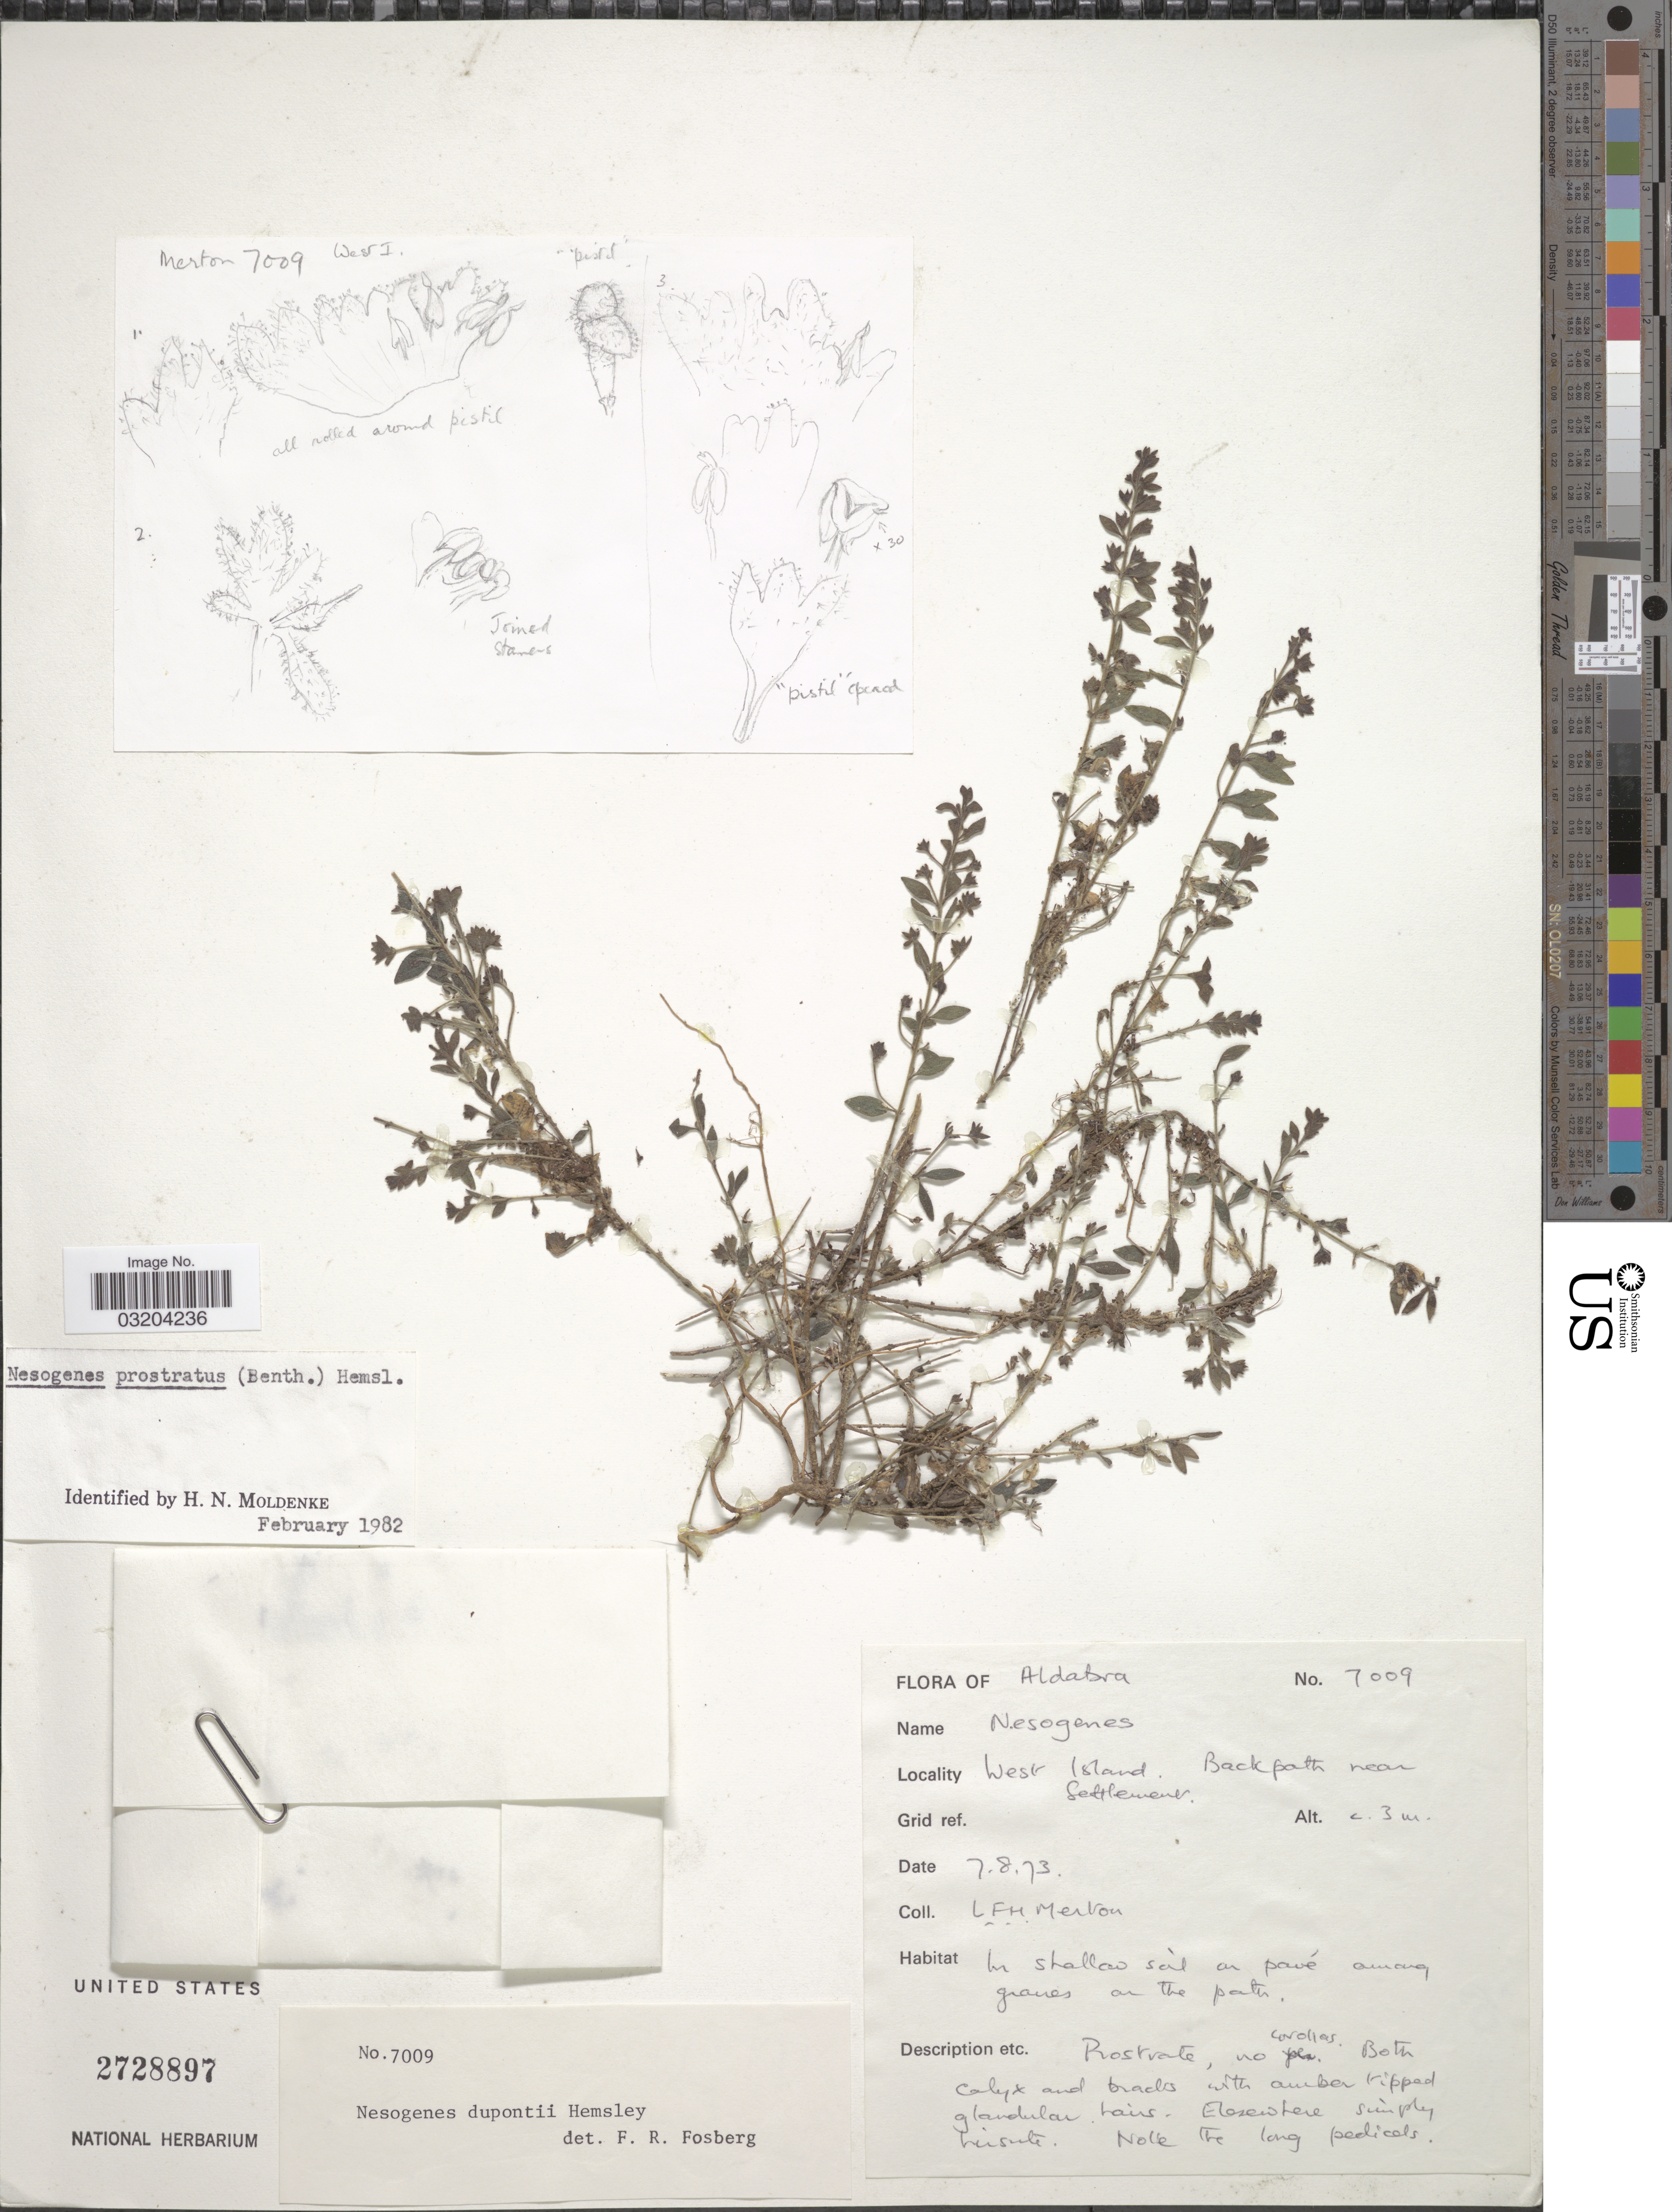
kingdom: Plantae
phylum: Tracheophyta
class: Magnoliopsida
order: Lamiales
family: Orobanchaceae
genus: Nesogenes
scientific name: Nesogenes prostrata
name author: (Benth.) Hemsl.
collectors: L. Merton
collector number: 7009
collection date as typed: Transcribed d/m/y: 7/8/73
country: Seychelles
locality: Aldabra. West Island. Backpath near Settlement.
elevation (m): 3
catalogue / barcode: US 2728897